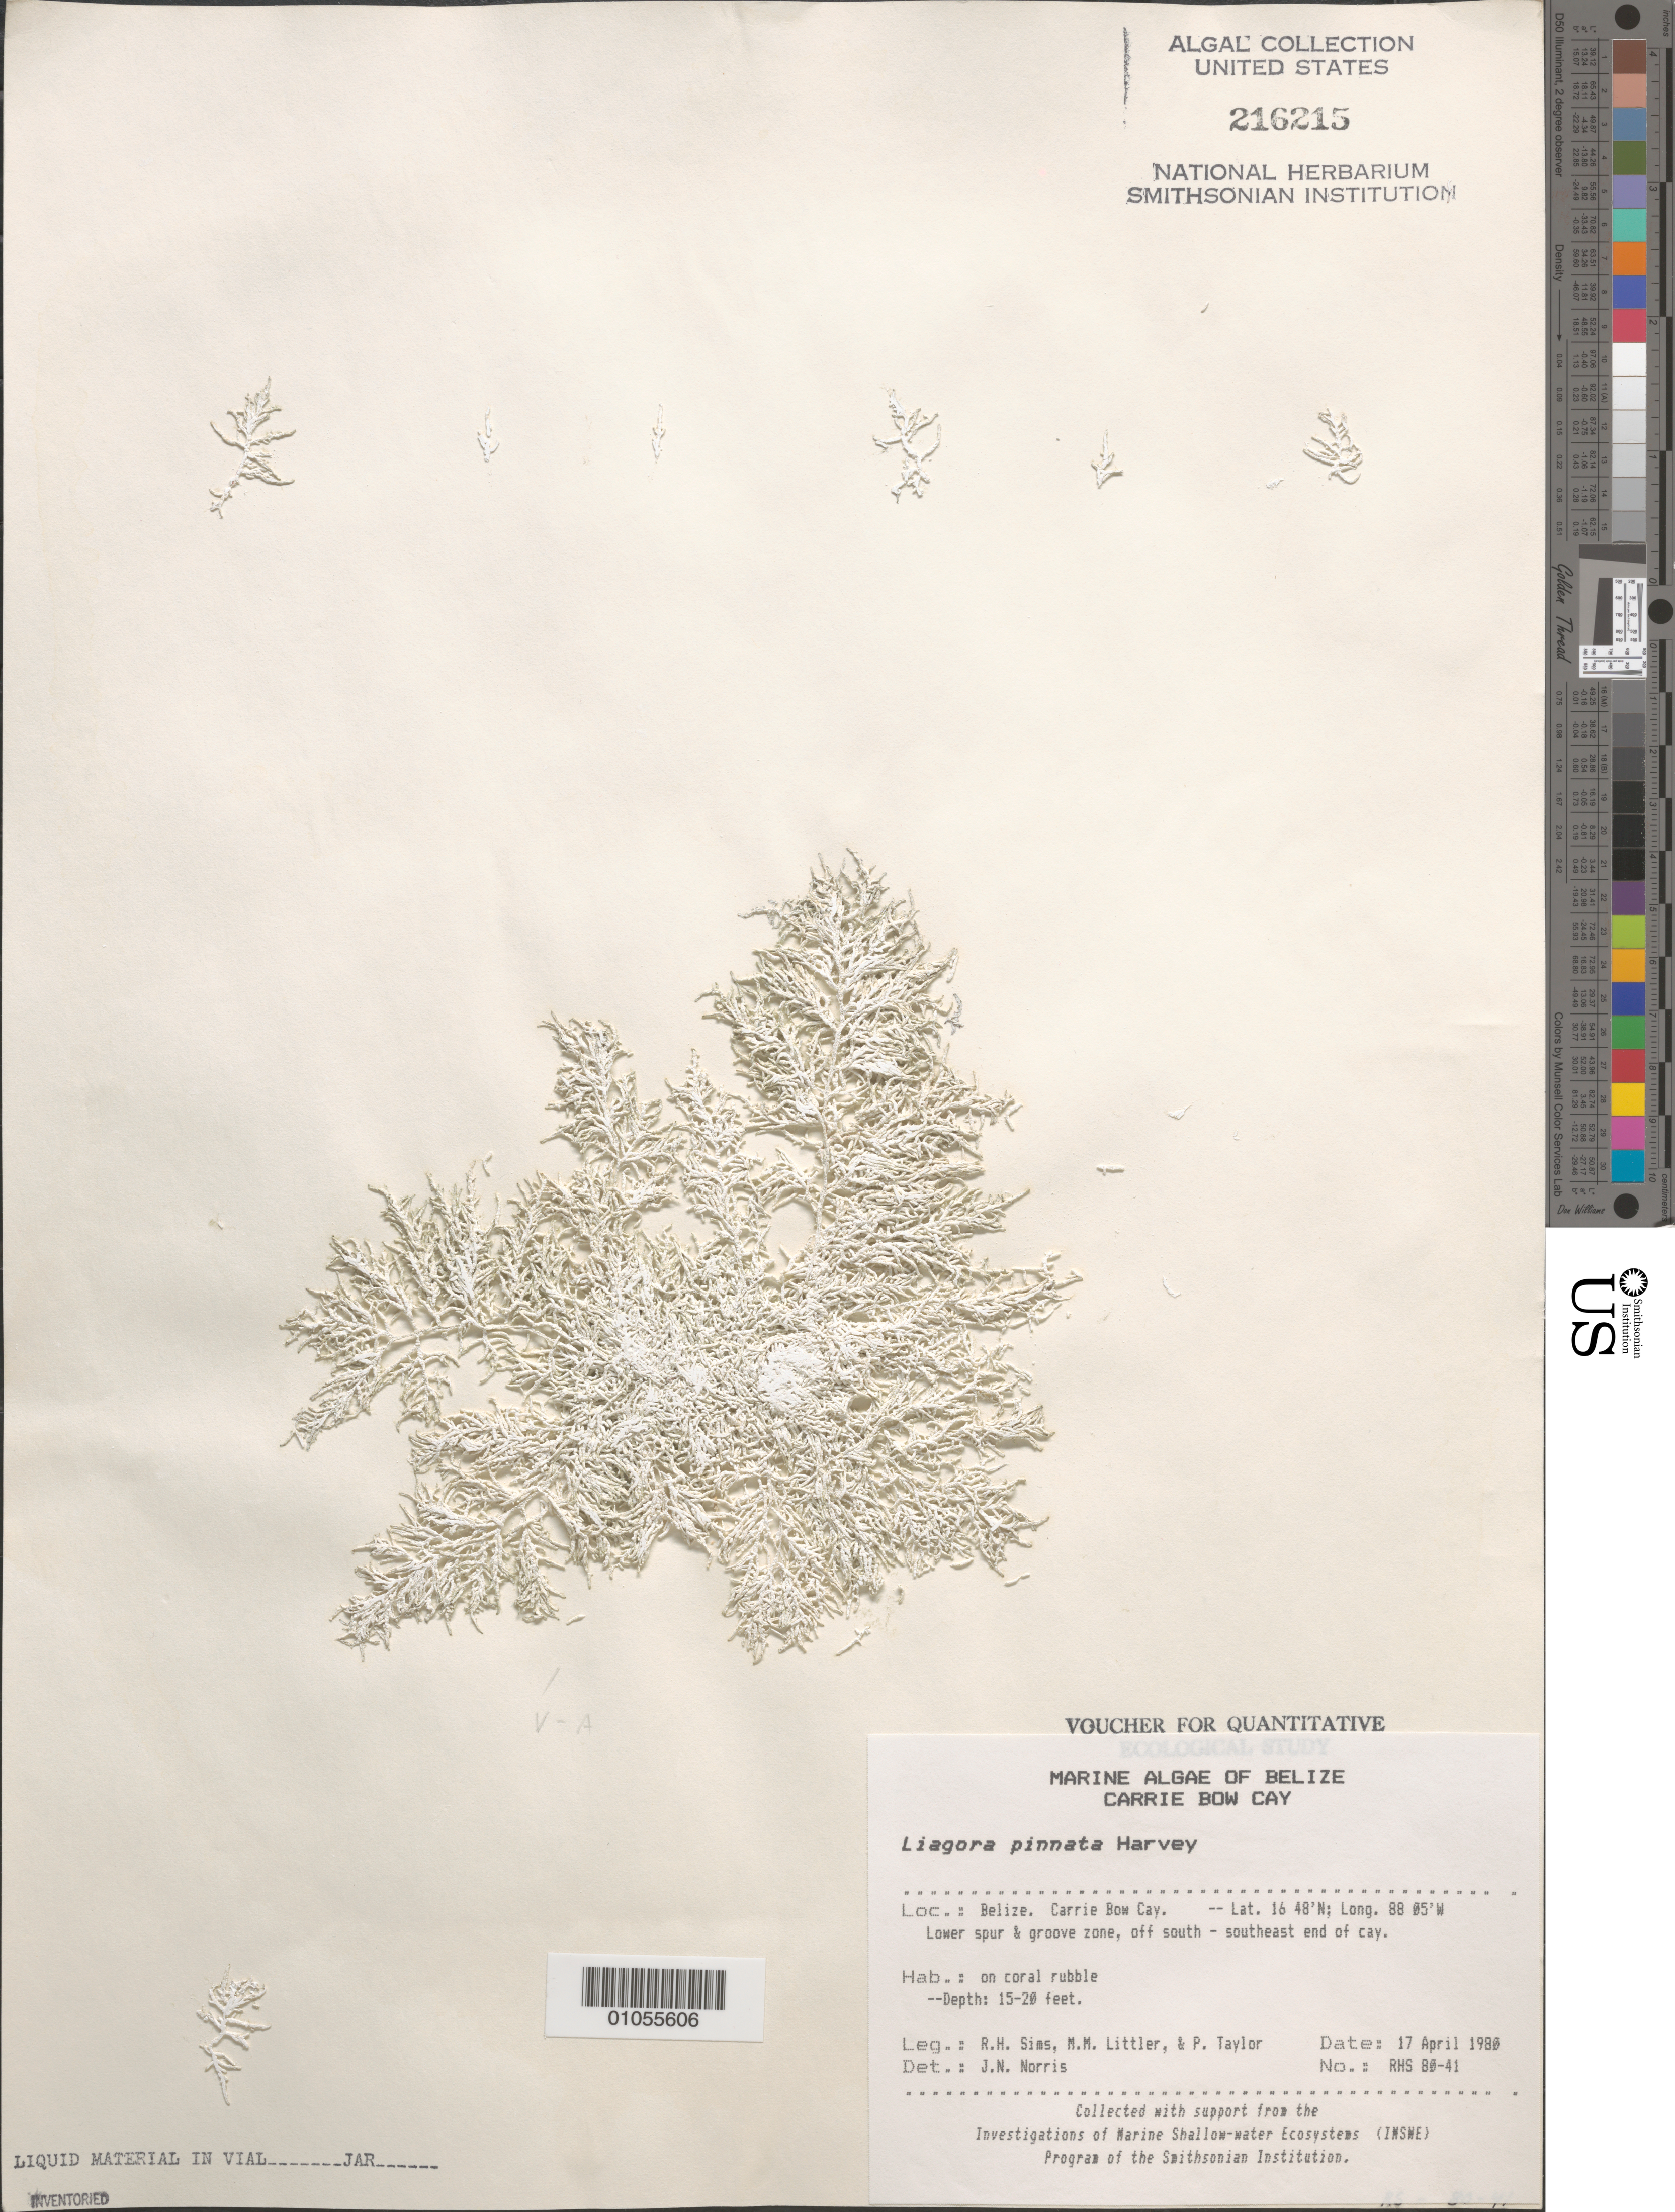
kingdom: Plantae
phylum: Rhodophyta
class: Florideophyceae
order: Nemaliales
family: Liagoraceae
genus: Liagora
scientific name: Liagora pinnata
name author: Harv.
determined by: Norris, James N.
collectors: R. H. Sims, M. M. Littler & P. R. Taylor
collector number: RHS 80-41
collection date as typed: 17 Apr 1980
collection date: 1980-04-17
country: Belize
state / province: Stann Creek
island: Carrie Bow Cay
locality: Lower spur and groove zone, off south southeast end of the cay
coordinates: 16 48'N, 88 05'W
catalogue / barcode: US 216215